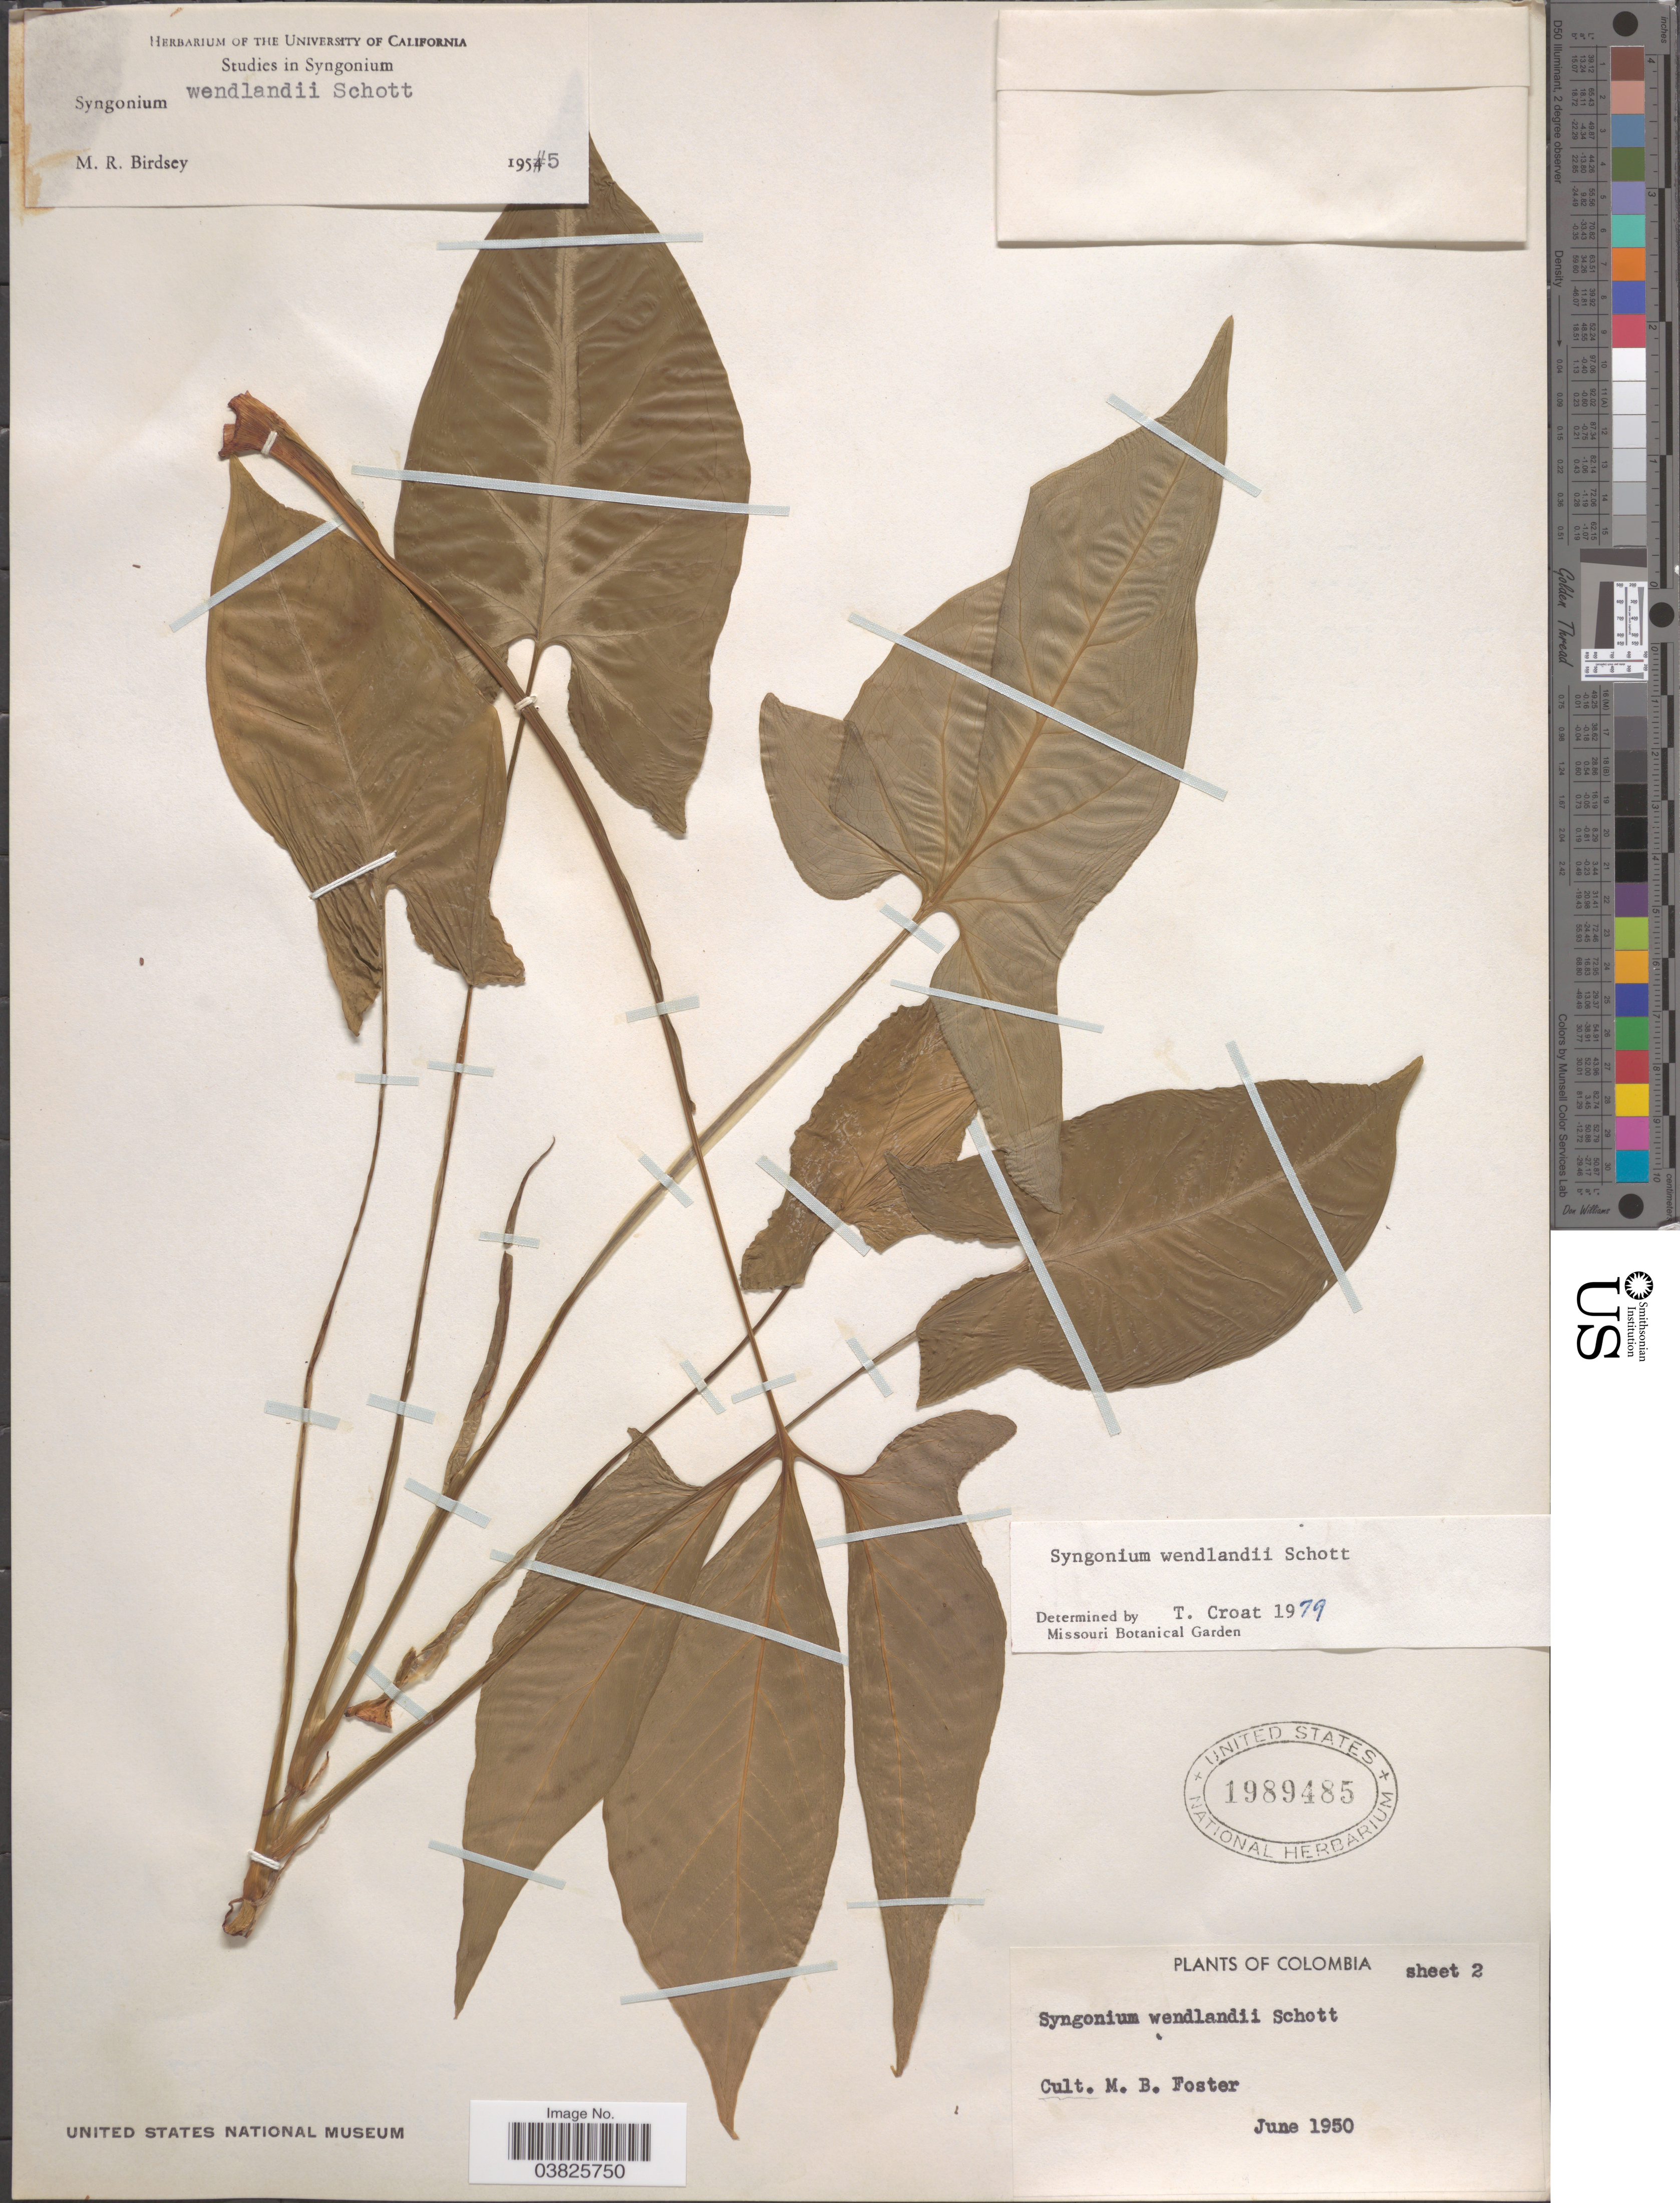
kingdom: Plantae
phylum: Tracheophyta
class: Liliopsida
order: Alismatales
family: Araceae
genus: Syngonium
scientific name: Syngonium wendlandii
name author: Schott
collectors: M. B. Foster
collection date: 1950-06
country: Colombia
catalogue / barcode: US 1989485